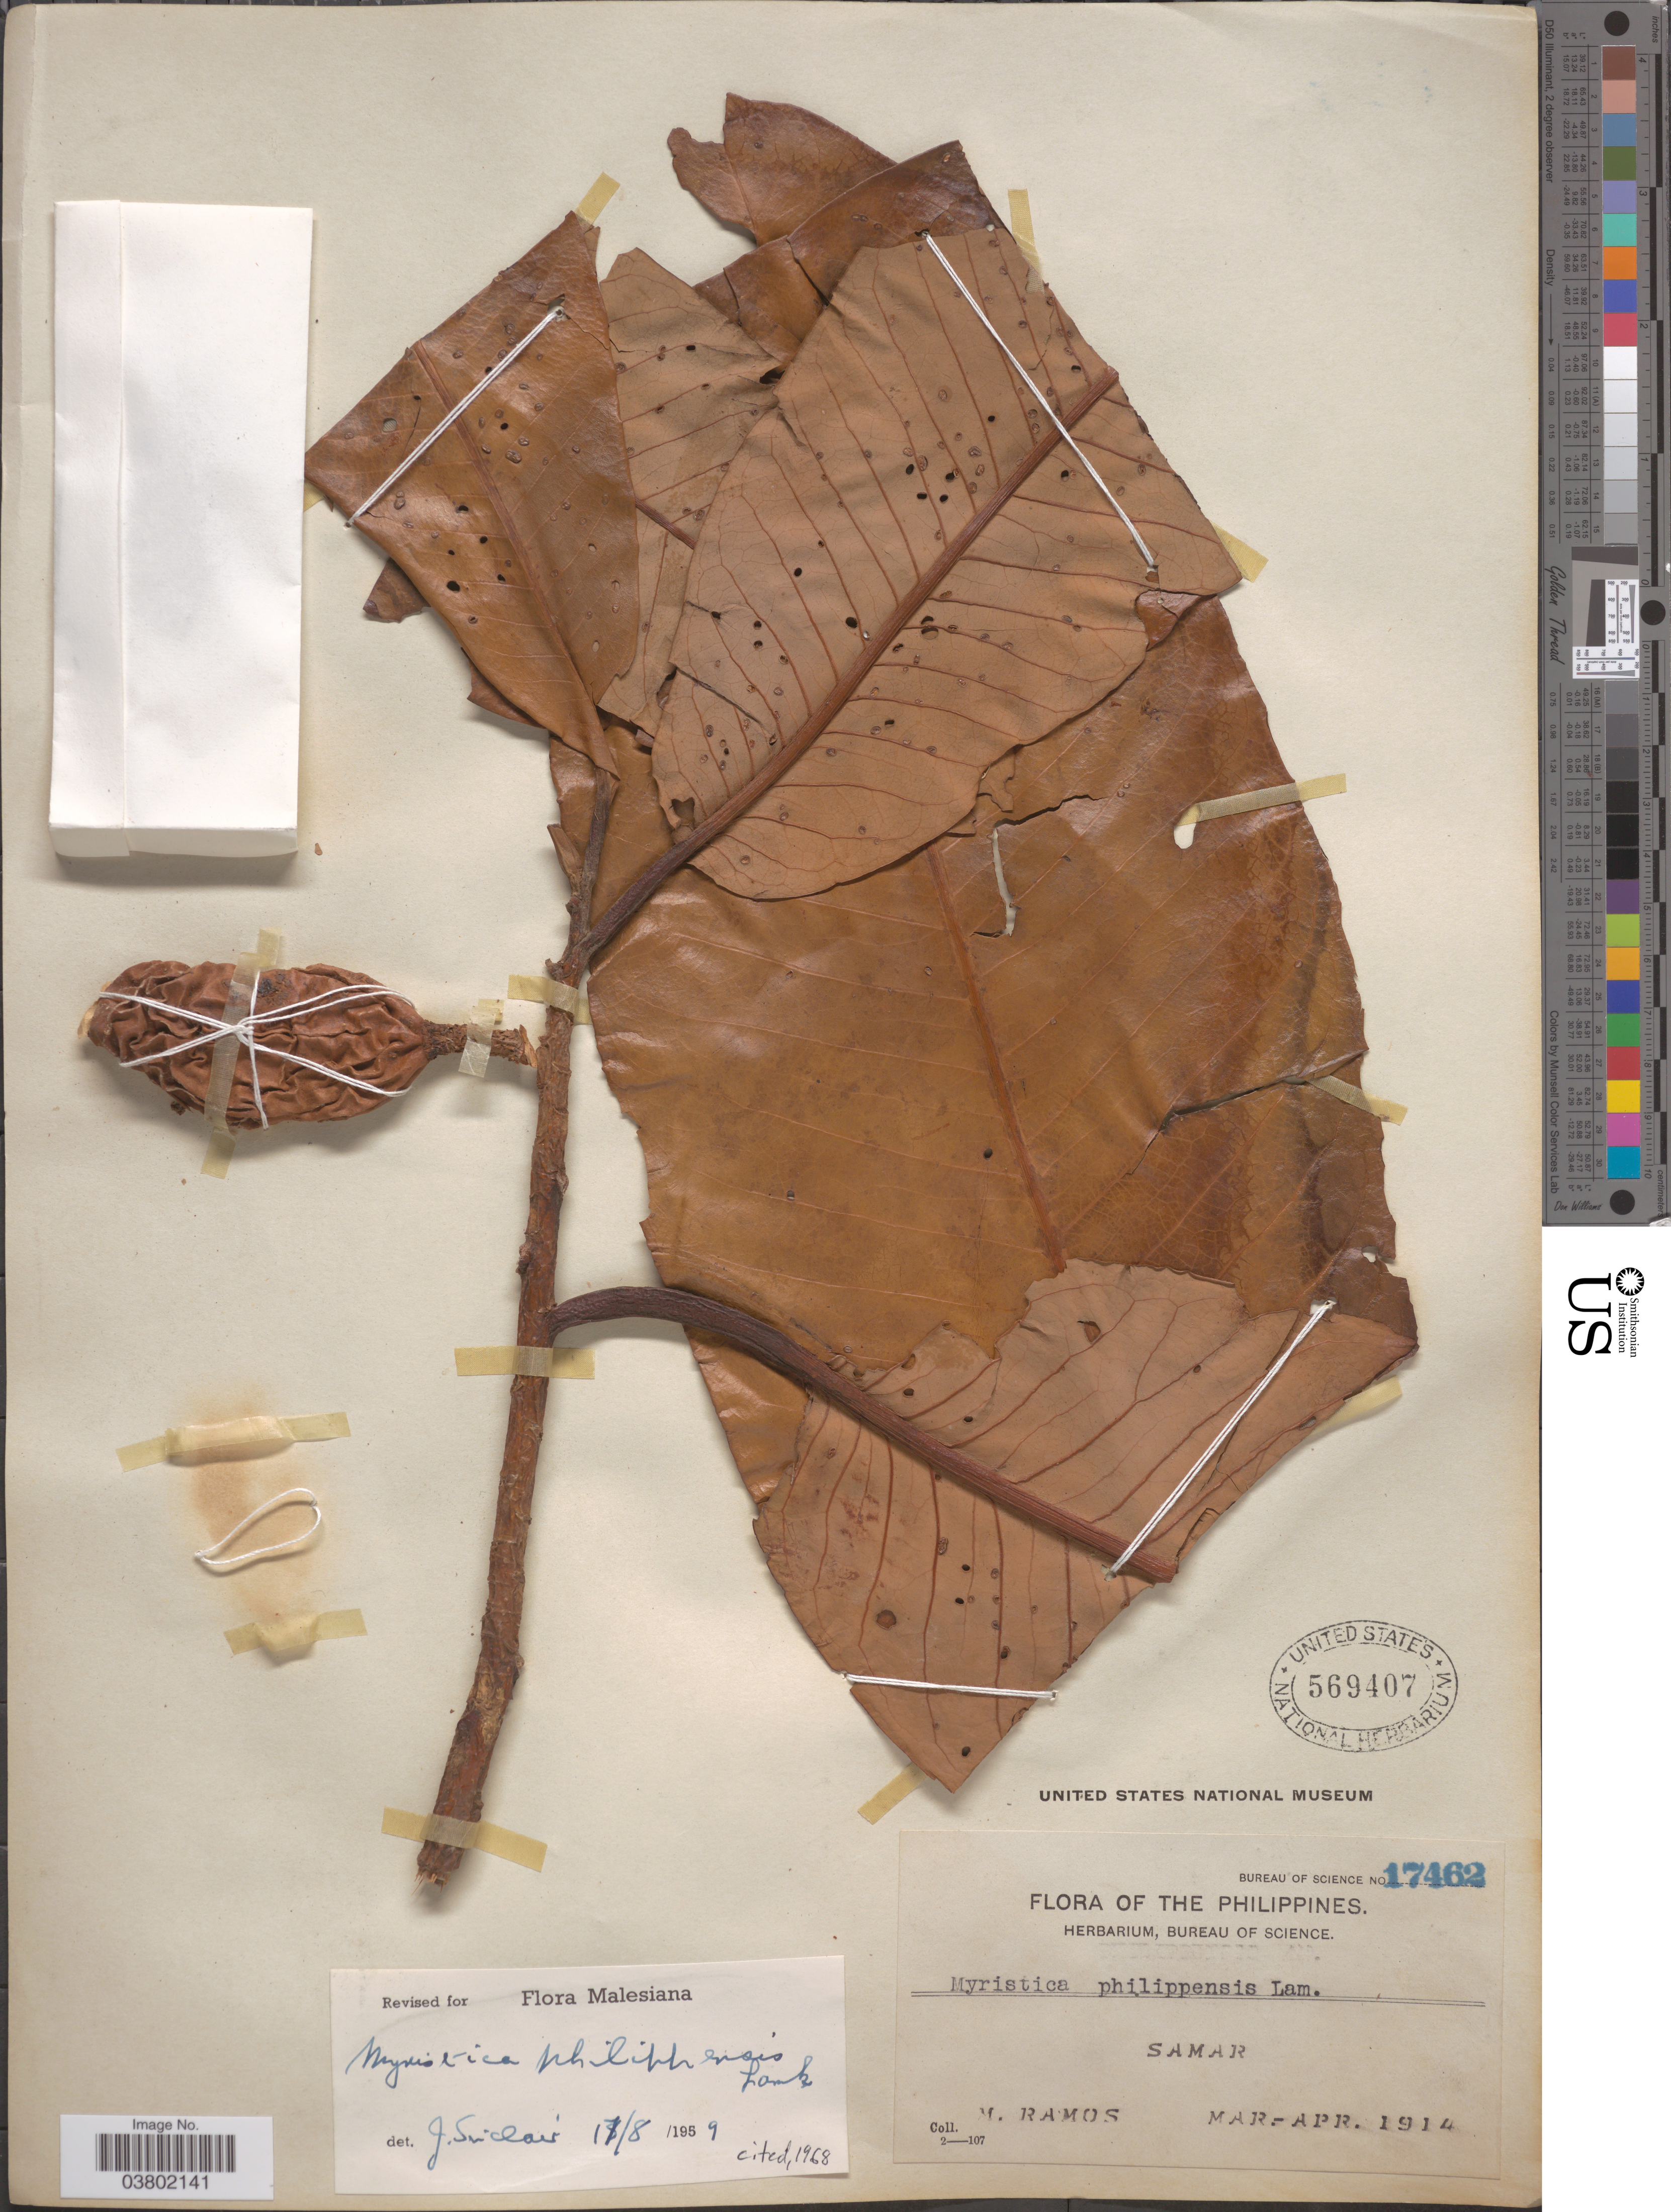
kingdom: Plantae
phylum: Tracheophyta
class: Magnoliopsida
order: Magnoliales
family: Myristicaceae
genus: Myristica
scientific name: Myristica philippensis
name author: Lam.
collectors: M. Ramos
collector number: Bureau of Science 17462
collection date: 1914-03/1914-04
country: Philippines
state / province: Eastern Visayas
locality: Samar.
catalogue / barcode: US 569407